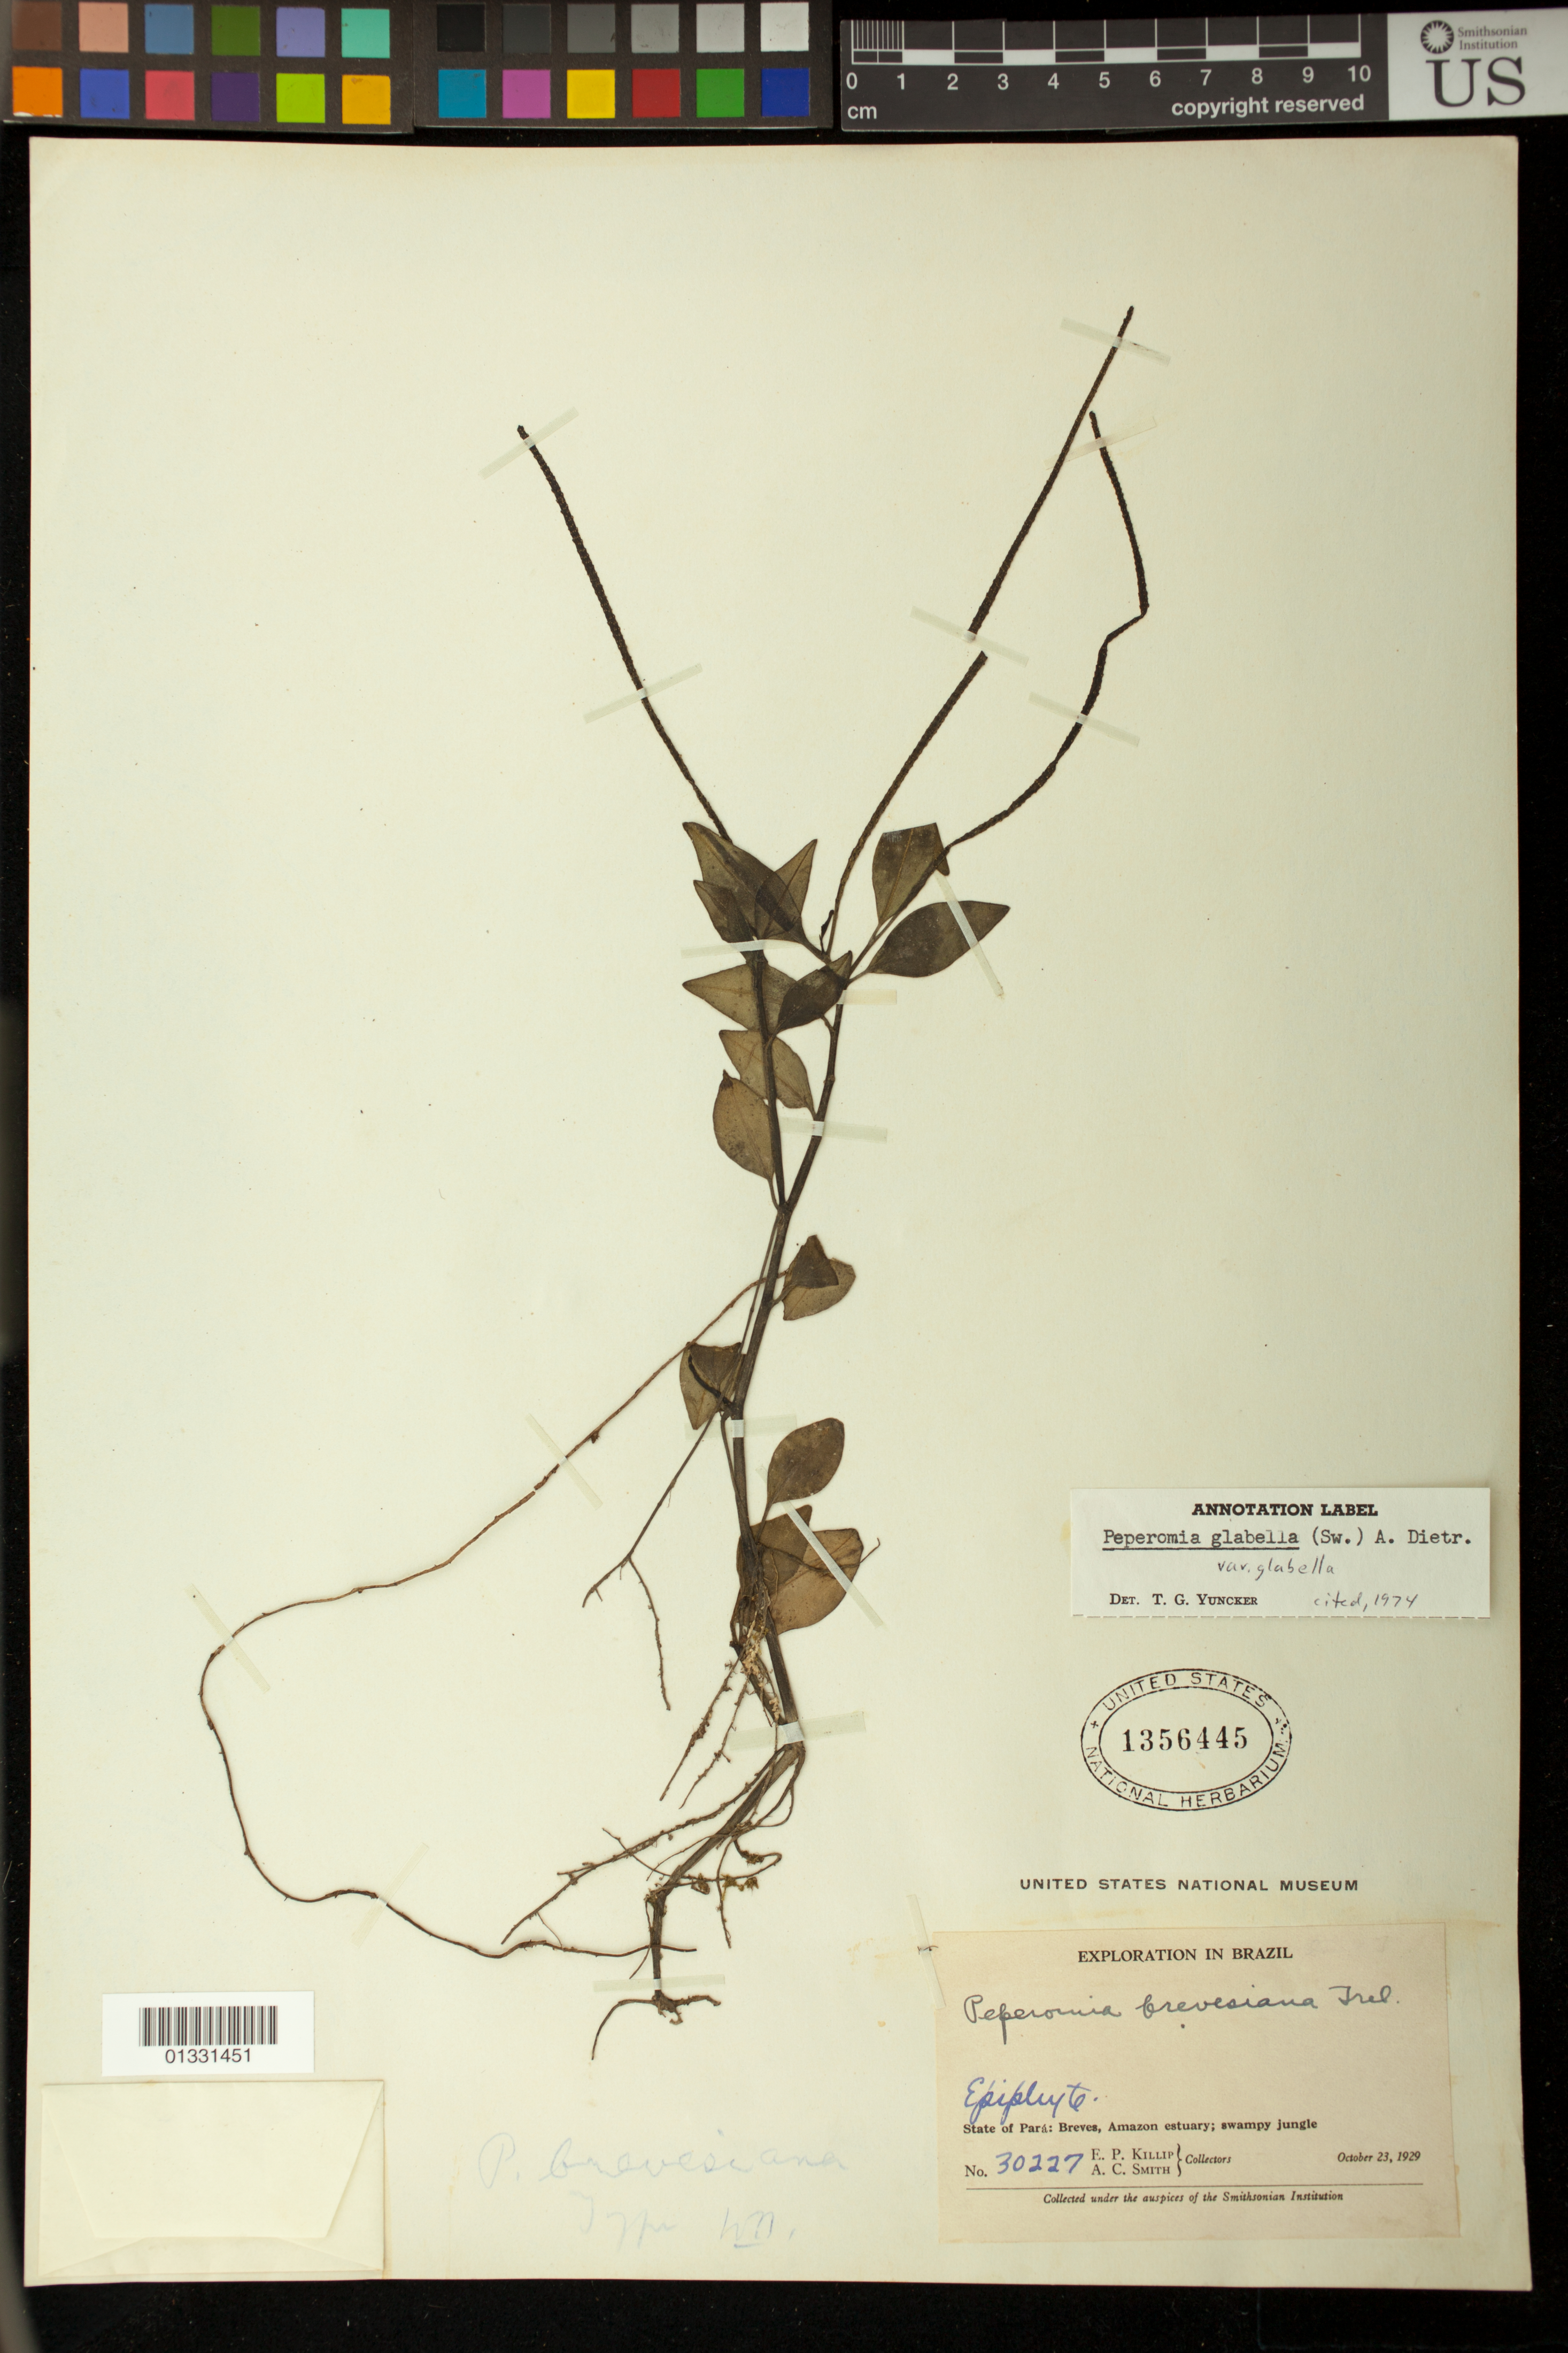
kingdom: Plantae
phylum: Tracheophyta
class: Magnoliopsida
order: Piperales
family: Piperaceae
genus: Peperomia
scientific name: Peperomia glabella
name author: (Sw.) A. Dietr.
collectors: E. P. Killip & A. C. Smith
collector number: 30227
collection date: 1929-10-23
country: Brazil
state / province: Pará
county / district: Breves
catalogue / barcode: US 1356445